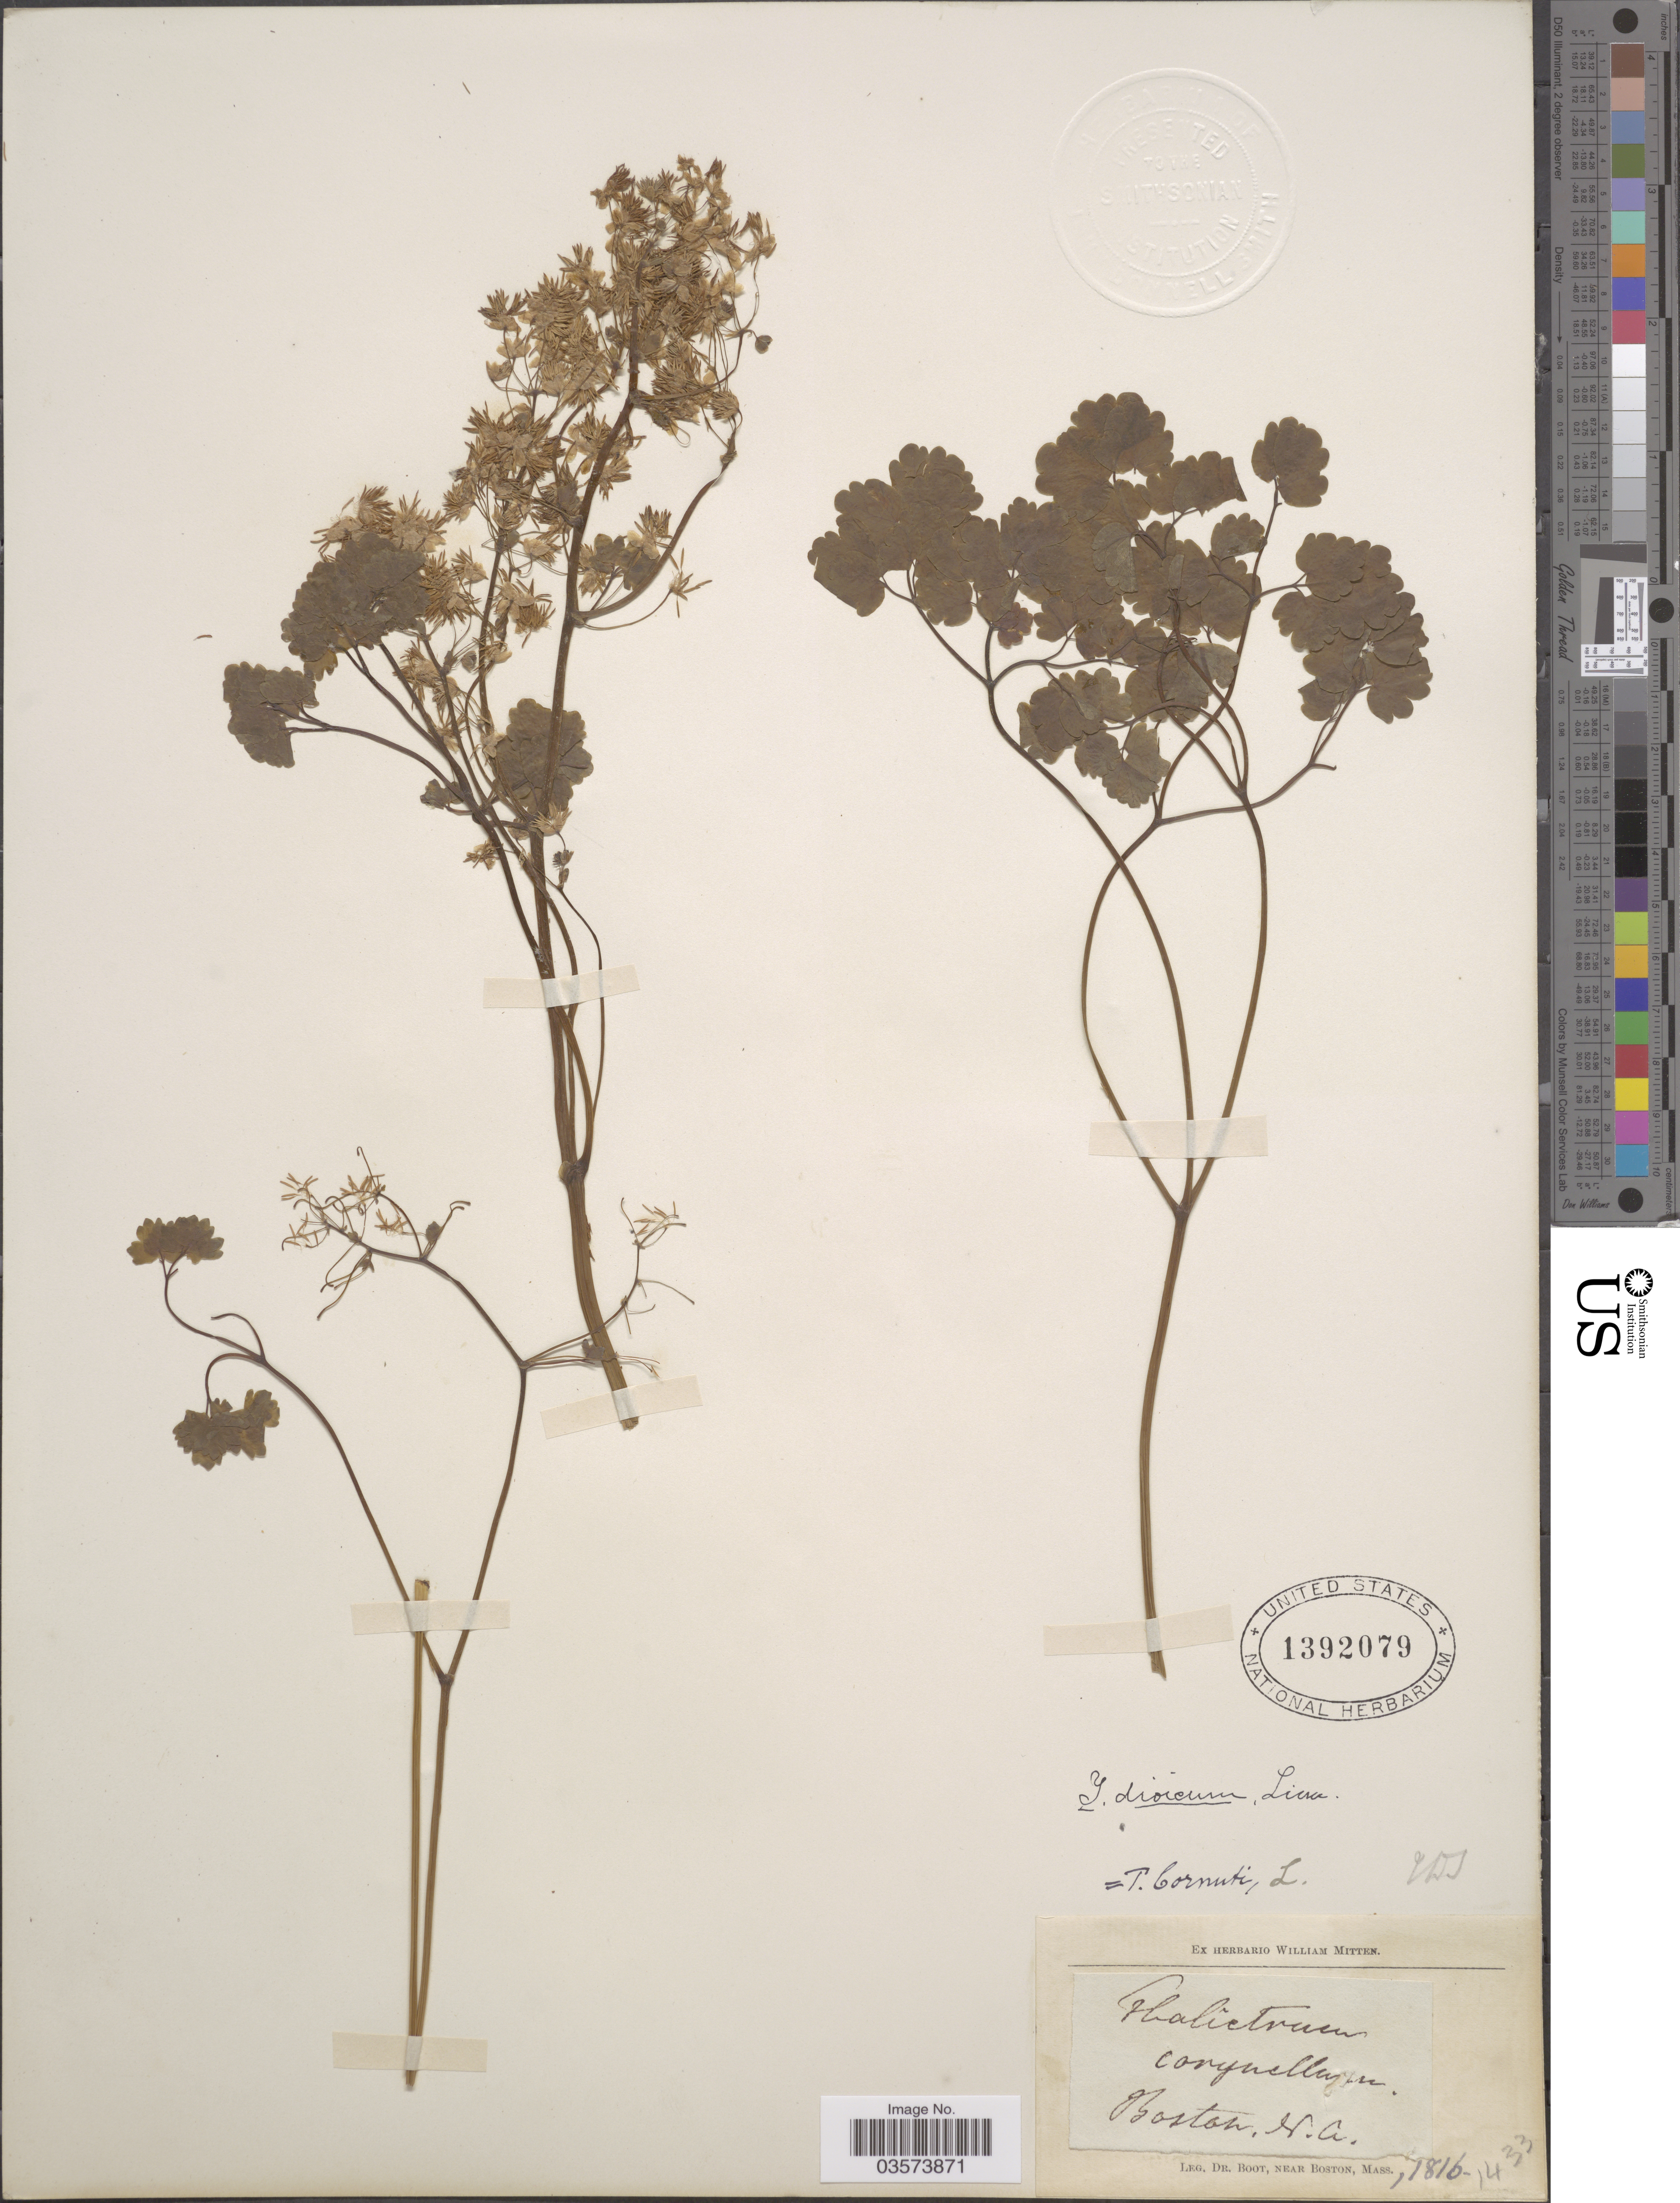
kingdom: Plantae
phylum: Tracheophyta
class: Magnoliopsida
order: Ranunculales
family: Ranunculaceae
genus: Thalictrum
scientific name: Thalictrum dioicum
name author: L.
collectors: -. Boot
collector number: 1433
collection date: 1816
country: United States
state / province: Massachusetts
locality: Near Boston.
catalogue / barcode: US 1392079